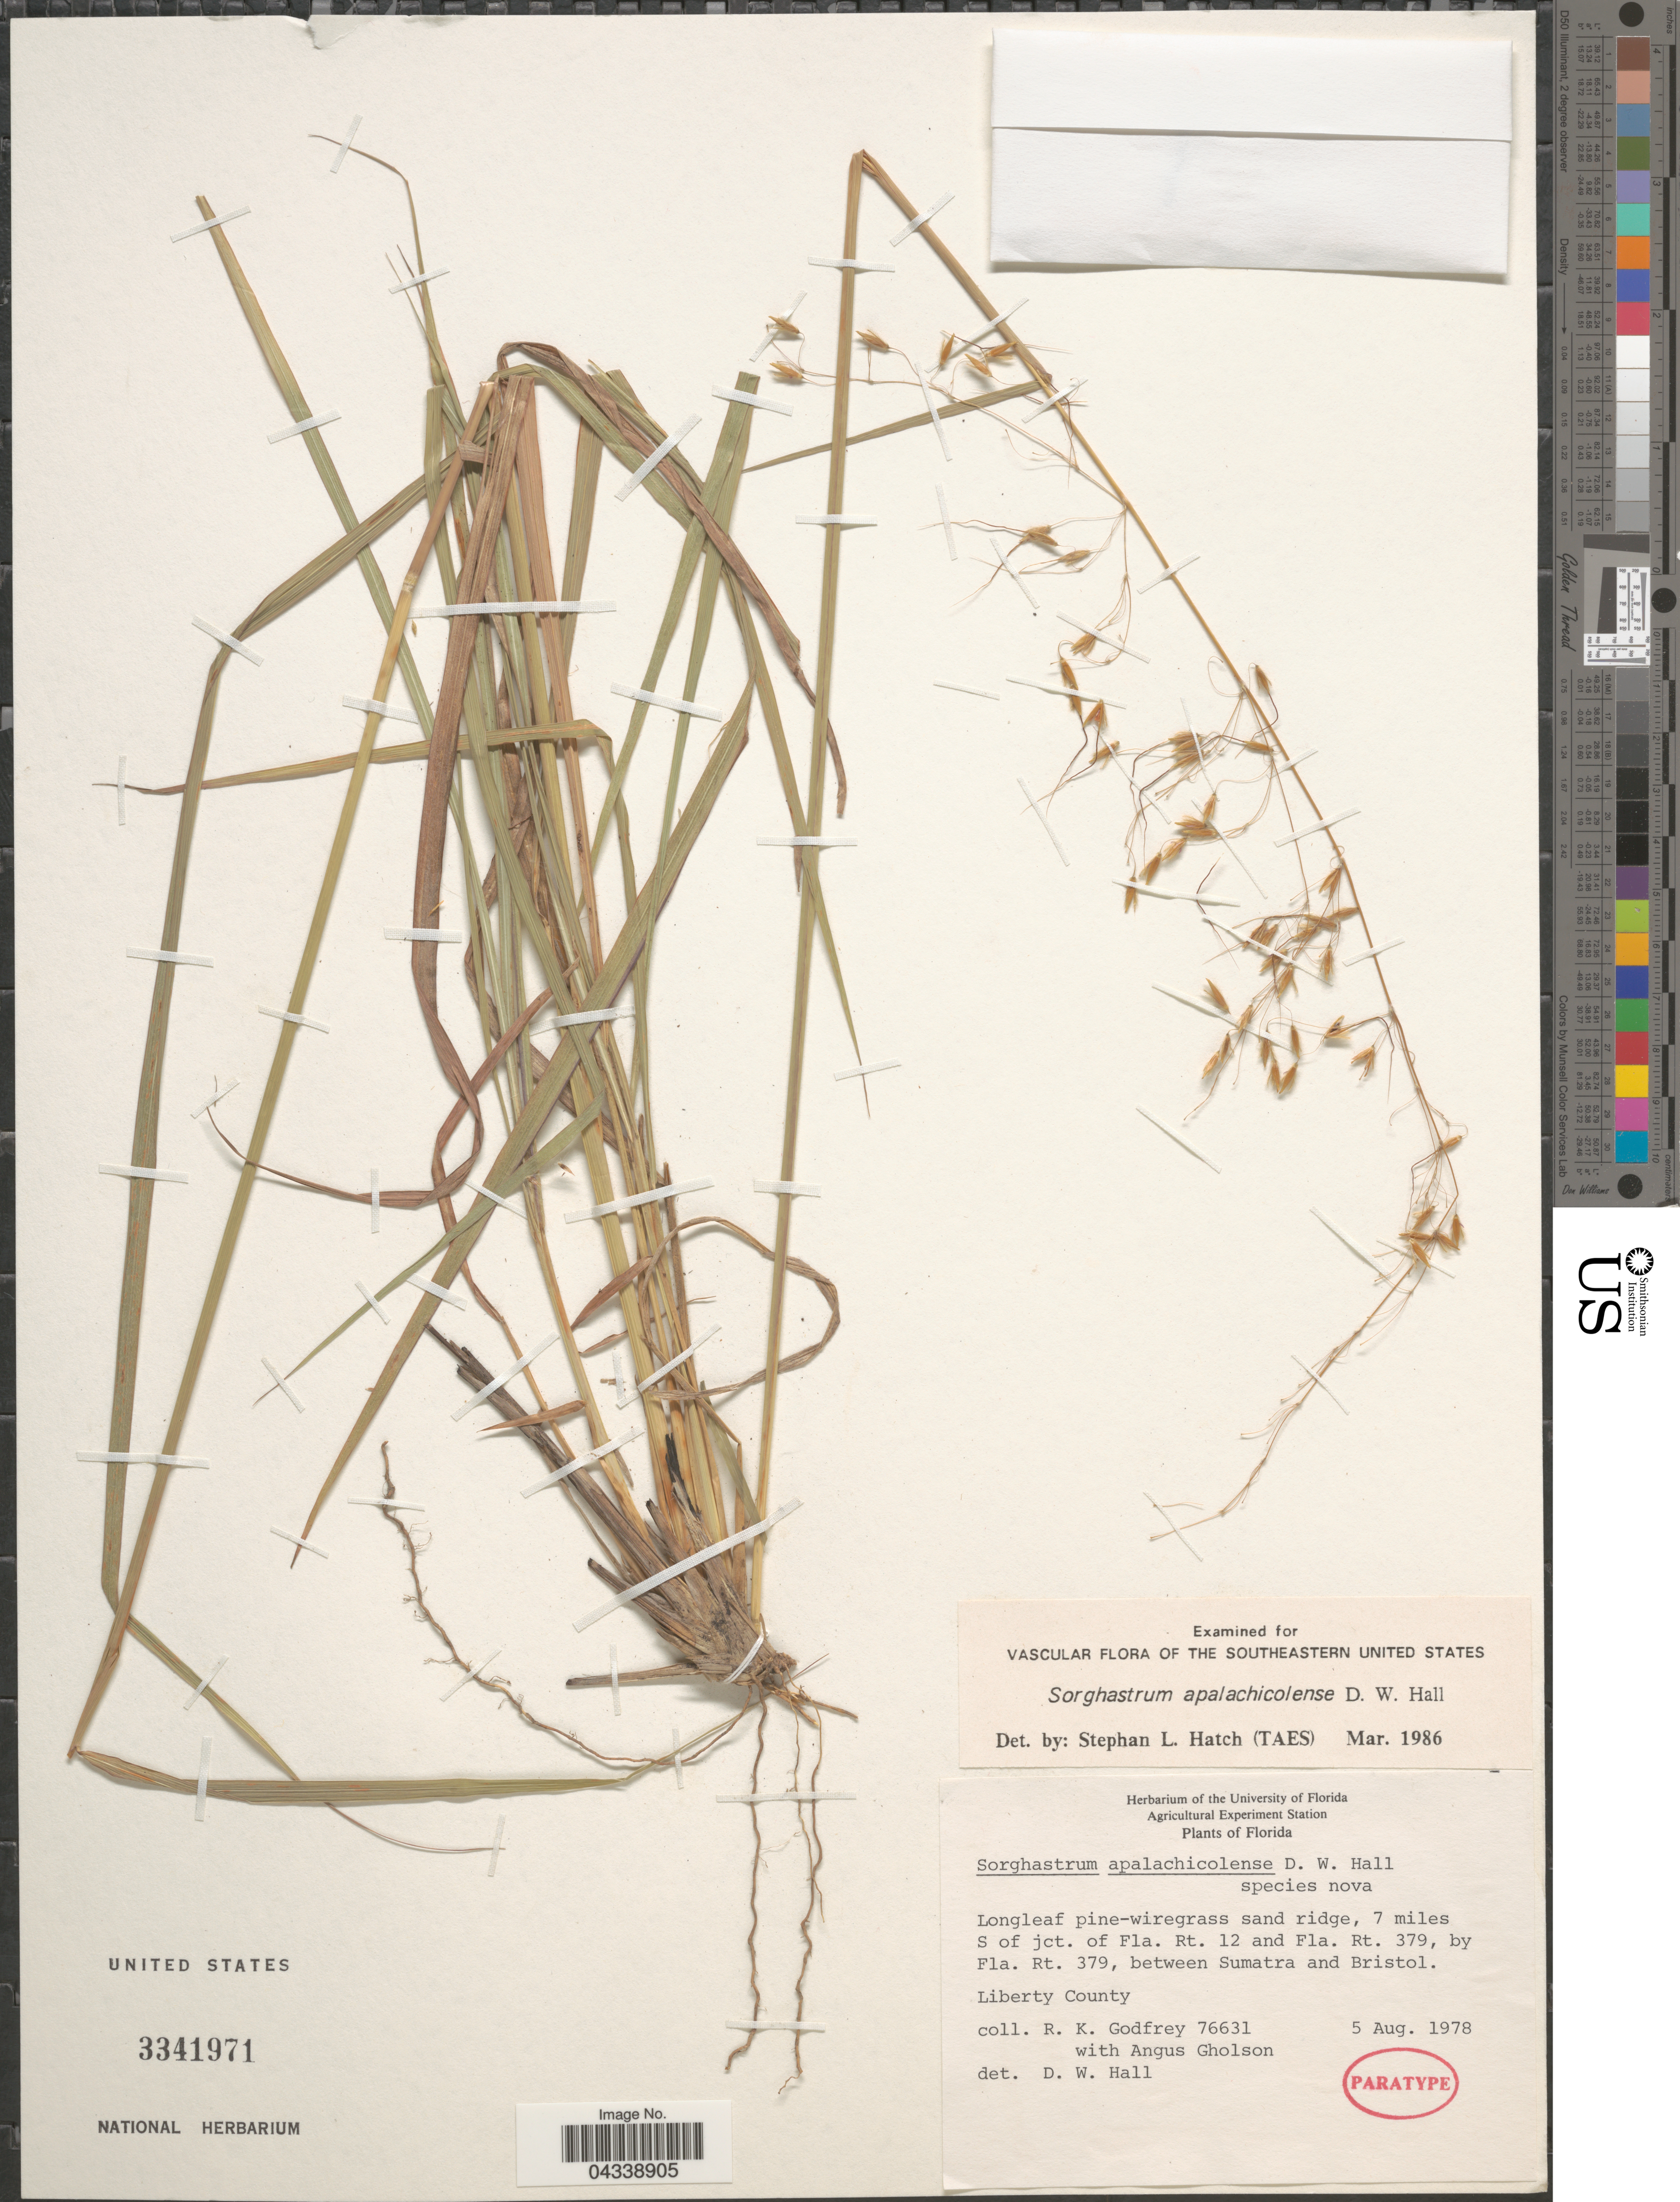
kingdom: Plantae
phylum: Tracheophyta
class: Liliopsida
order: Poales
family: Poaceae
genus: Sorghastrum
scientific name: Sorghastrum elliottii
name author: (C. Mohr) Nash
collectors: R. K. Godfrey & A. Gholson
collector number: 76631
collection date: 1978-08-05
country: United States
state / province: Florida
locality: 7 miles S of jct. of Fla. Rt. 12 and Fla. Rt. 379, by Fla. Rt. 379, between Sumatra and Bristol. Liberty County.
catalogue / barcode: US 3341971